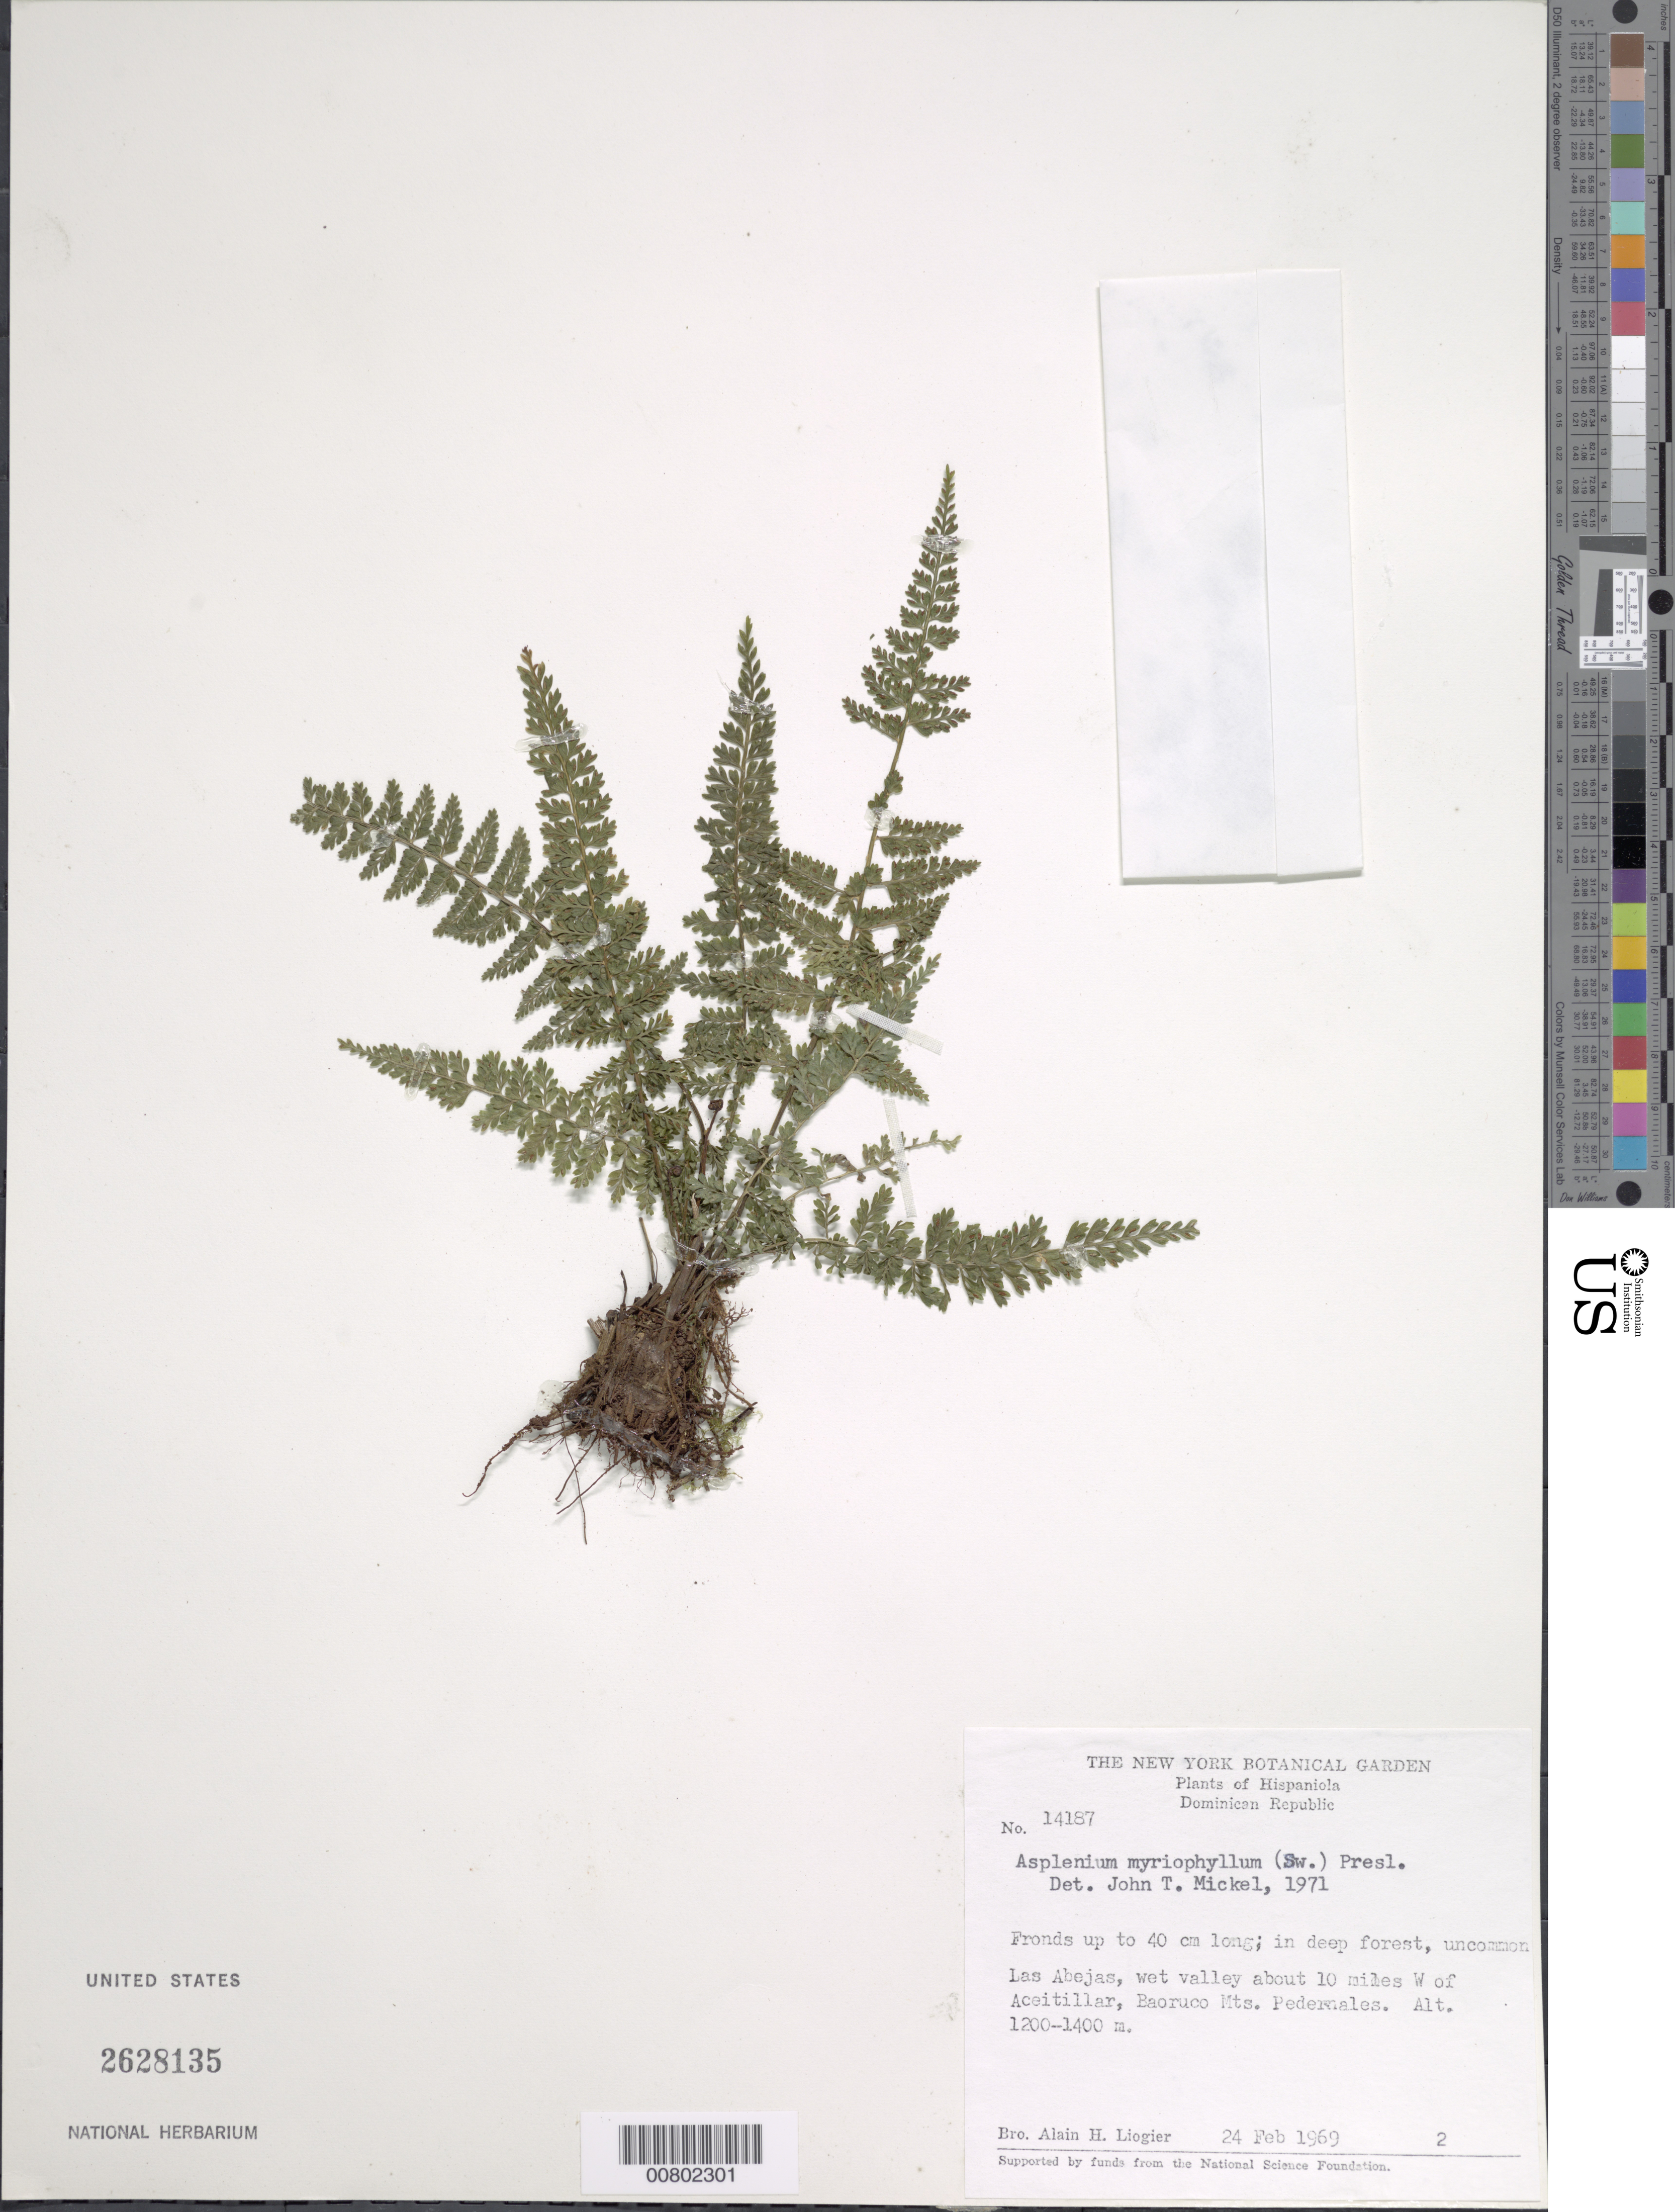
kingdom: Plantae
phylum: Tracheophyta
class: Polypodiopsida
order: Polypodiales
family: Aspleniaceae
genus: Asplenium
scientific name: Asplenium myriophyllum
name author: (Sw.) C. Presl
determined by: Mickel, J. T., (NY), New York Botanical Garden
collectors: A. H. Liogier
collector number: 14187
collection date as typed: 24 Feb 1969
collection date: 1969-02-24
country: Dominican Republic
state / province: Pedernales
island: Hispaniola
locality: Las Abejas, 10 miles W of Aceitillar, Baoruco Mts.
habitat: Deep forest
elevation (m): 1200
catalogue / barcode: US 2628135